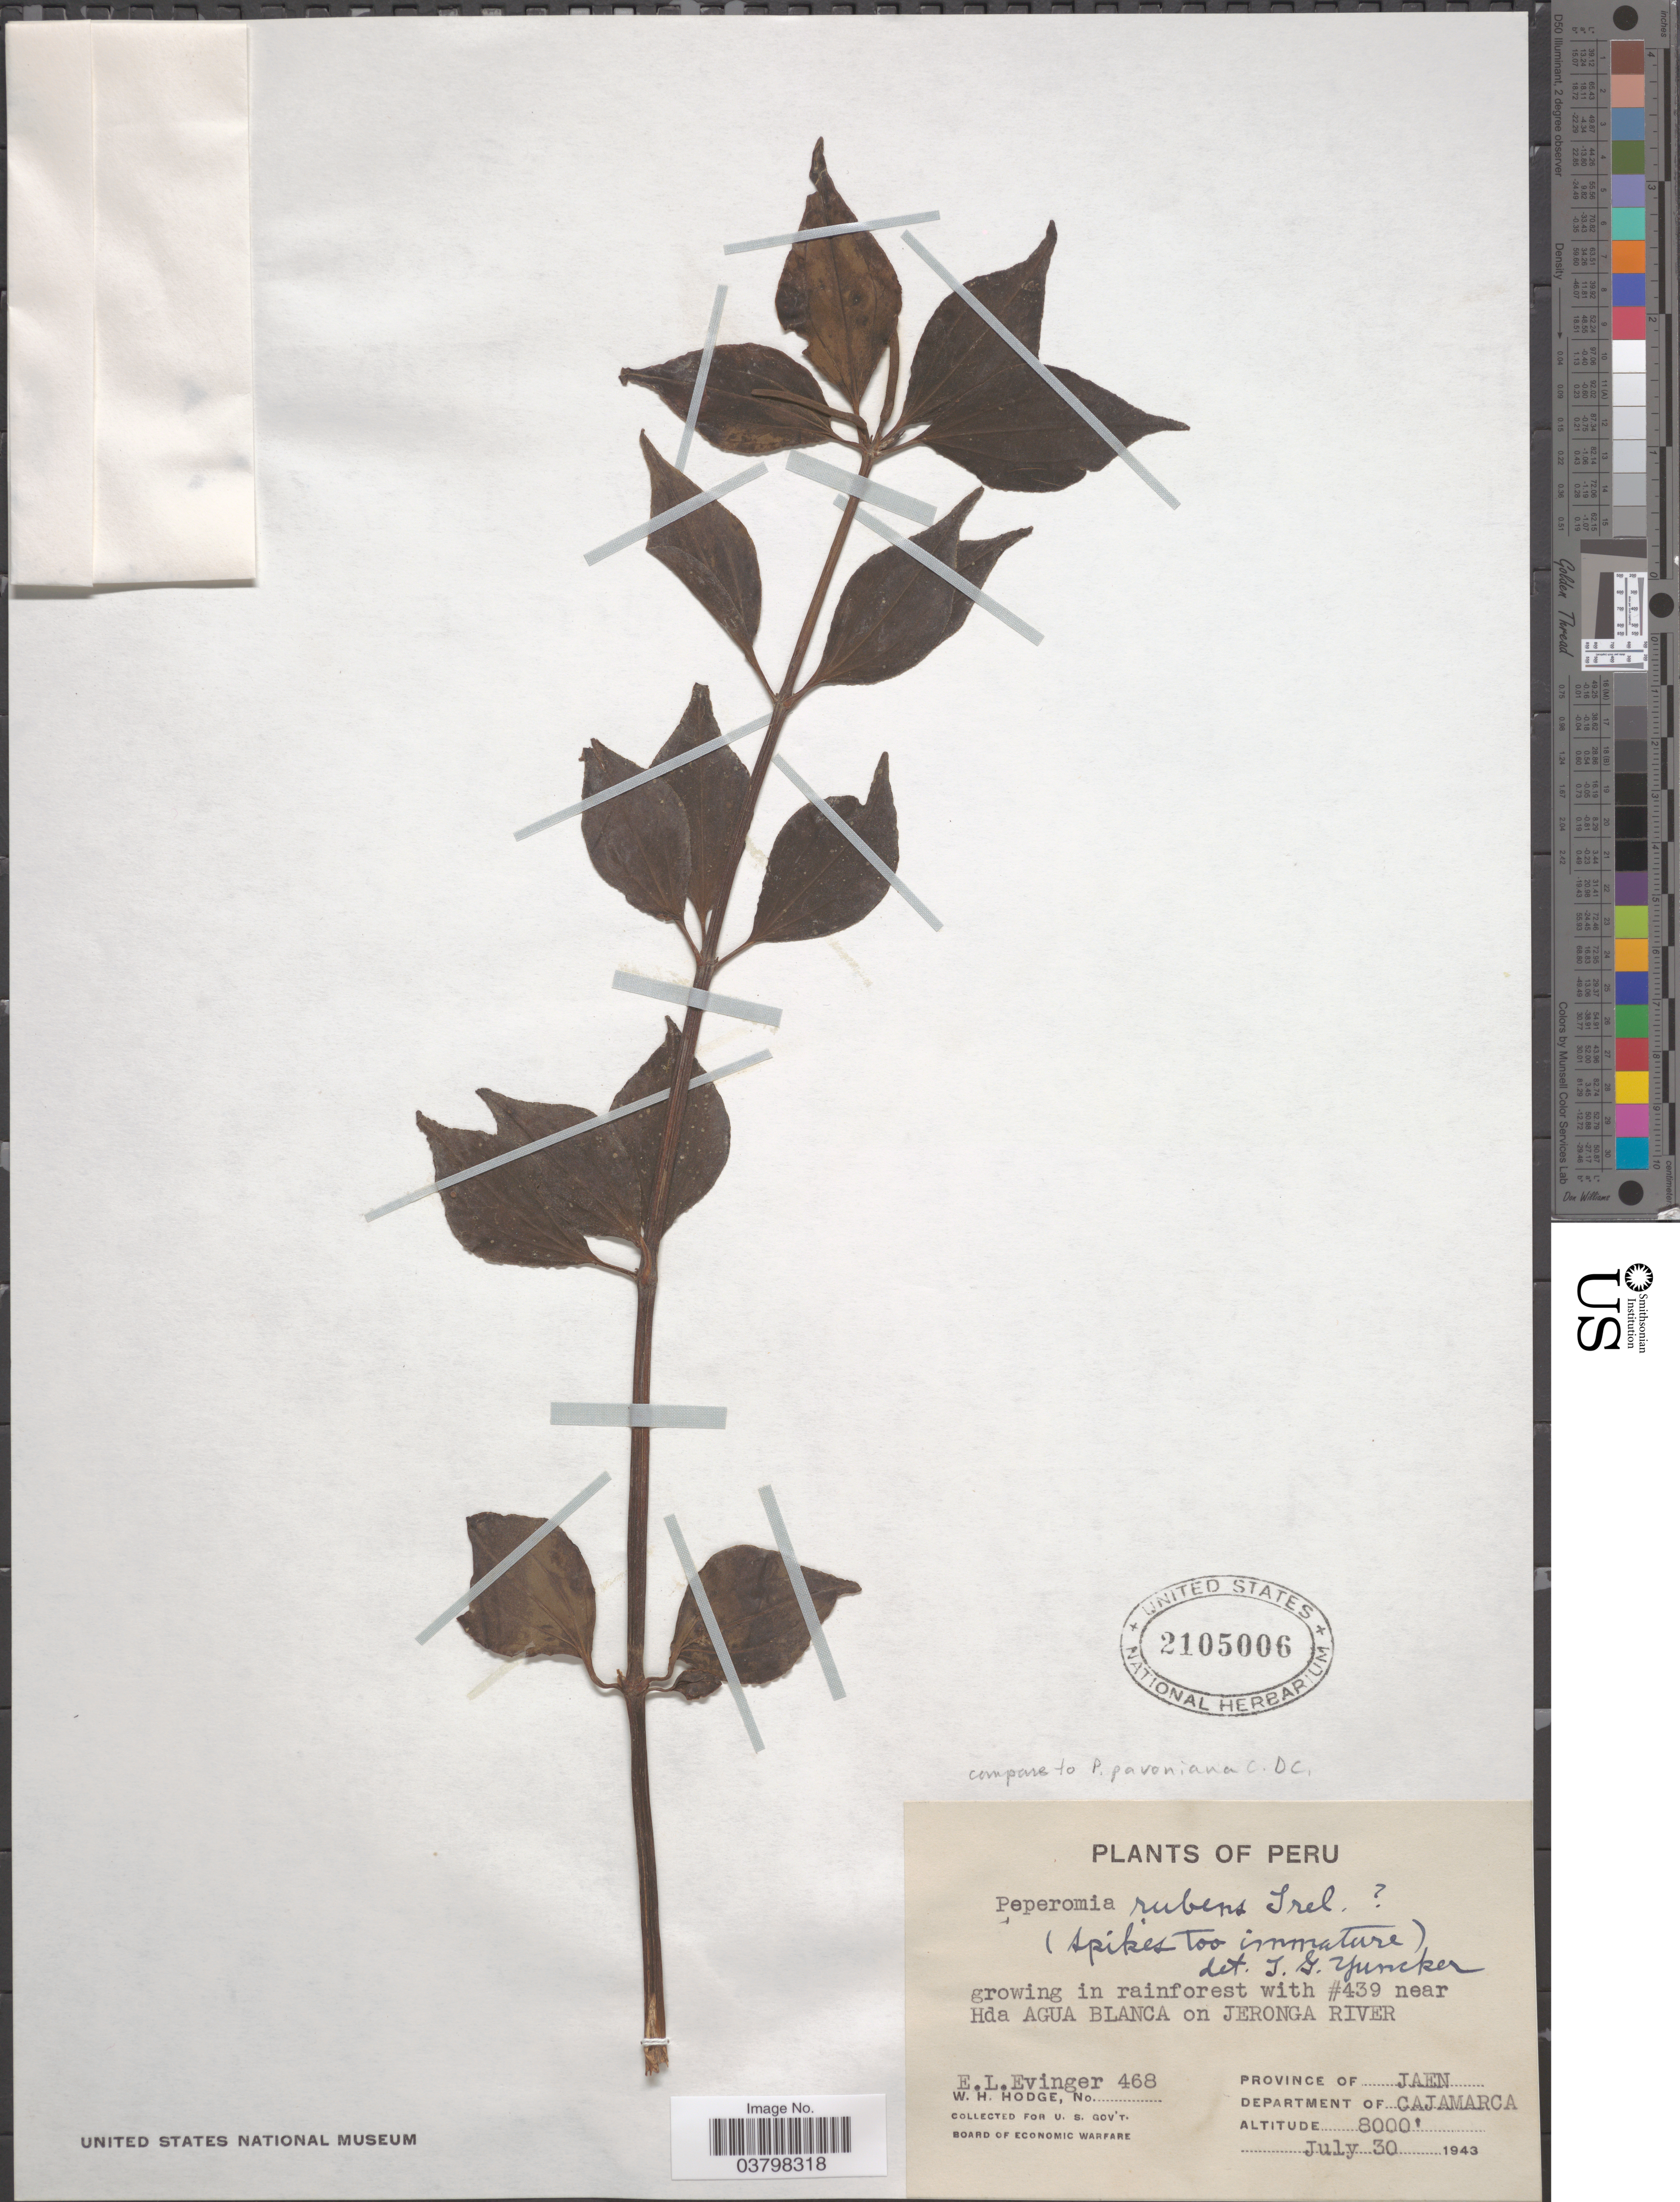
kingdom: Plantae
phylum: Tracheophyta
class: Magnoliopsida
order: Piperales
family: Piperaceae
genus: Peperomia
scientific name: Peperomia rubens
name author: Trel.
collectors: E. Evinger & W. Hodge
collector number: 468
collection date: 1943-07-30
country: Peru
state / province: Cajamarca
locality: Growing in rainforest with #439 near Hda Agua Blanca on Jeronga River. Province of Jaen. Department of Cajamarca.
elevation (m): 2438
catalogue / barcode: US 2105006